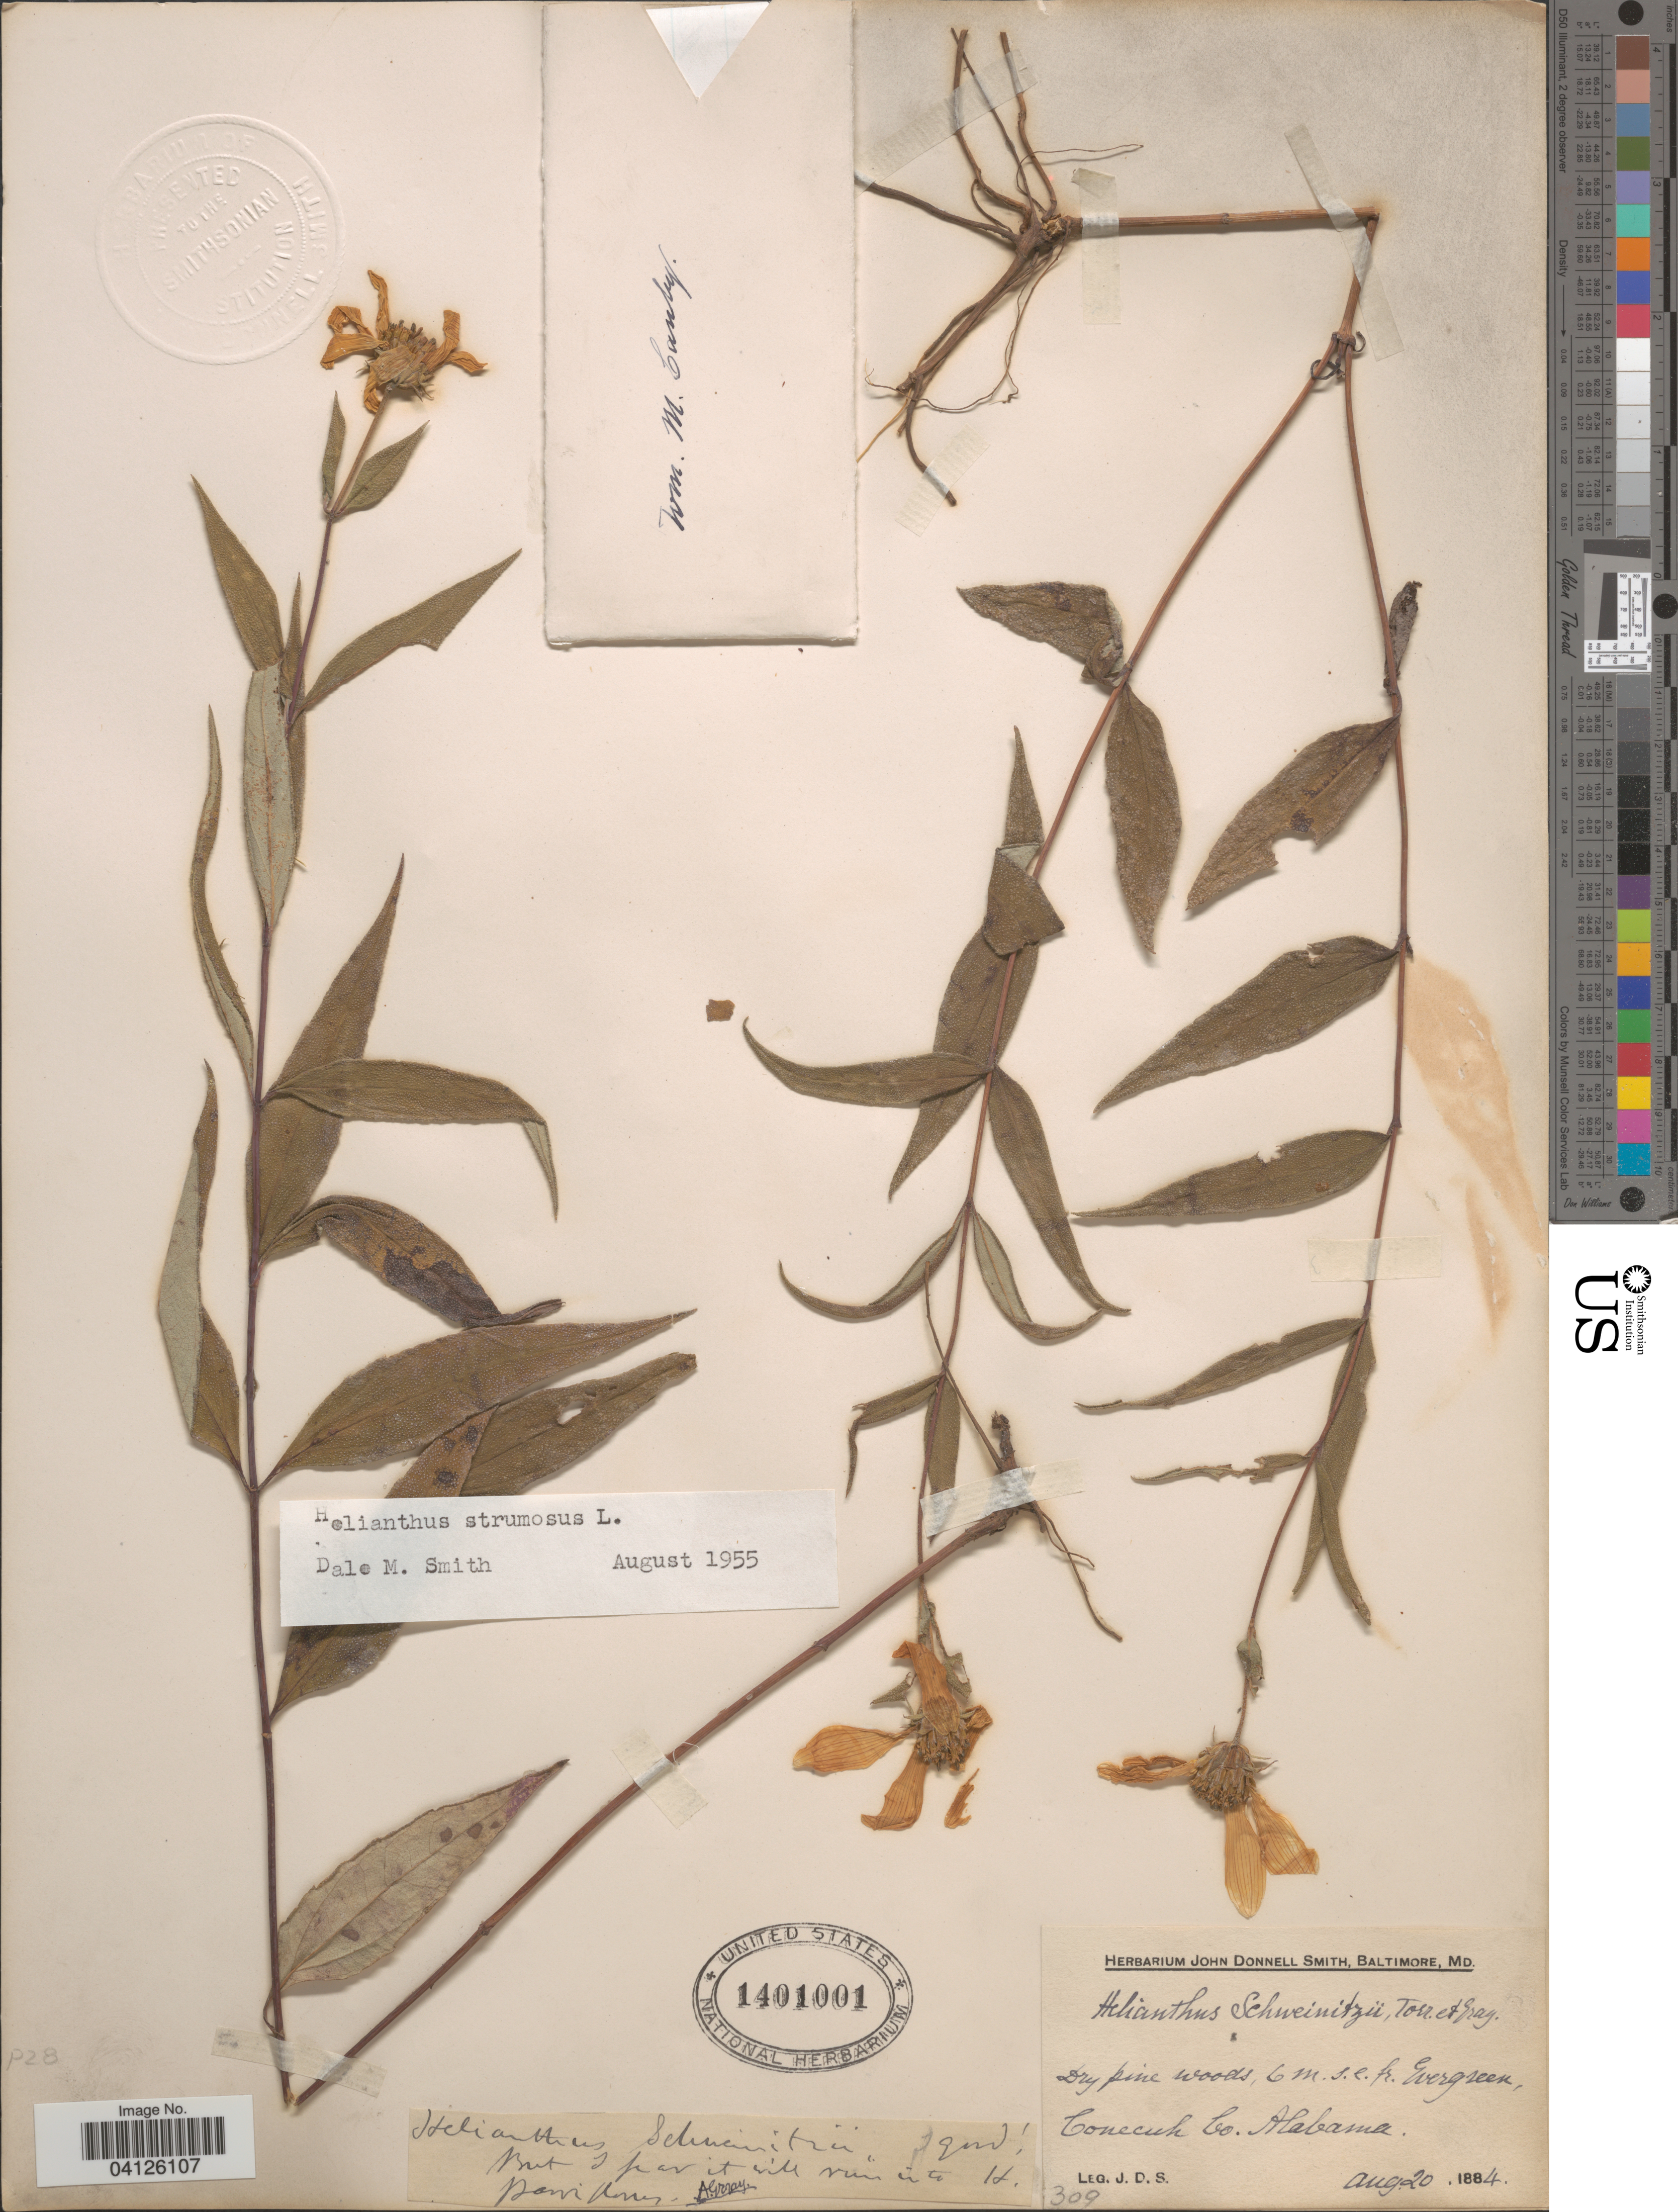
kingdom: Plantae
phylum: Tracheophyta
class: Magnoliopsida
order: Asterales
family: Asteraceae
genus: Helianthus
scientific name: Helianthus strumosus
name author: L.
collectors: J. Donnell Smith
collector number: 309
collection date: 1884-08-20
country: United States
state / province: Alabama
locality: Conecuk Co.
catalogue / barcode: US 1401001